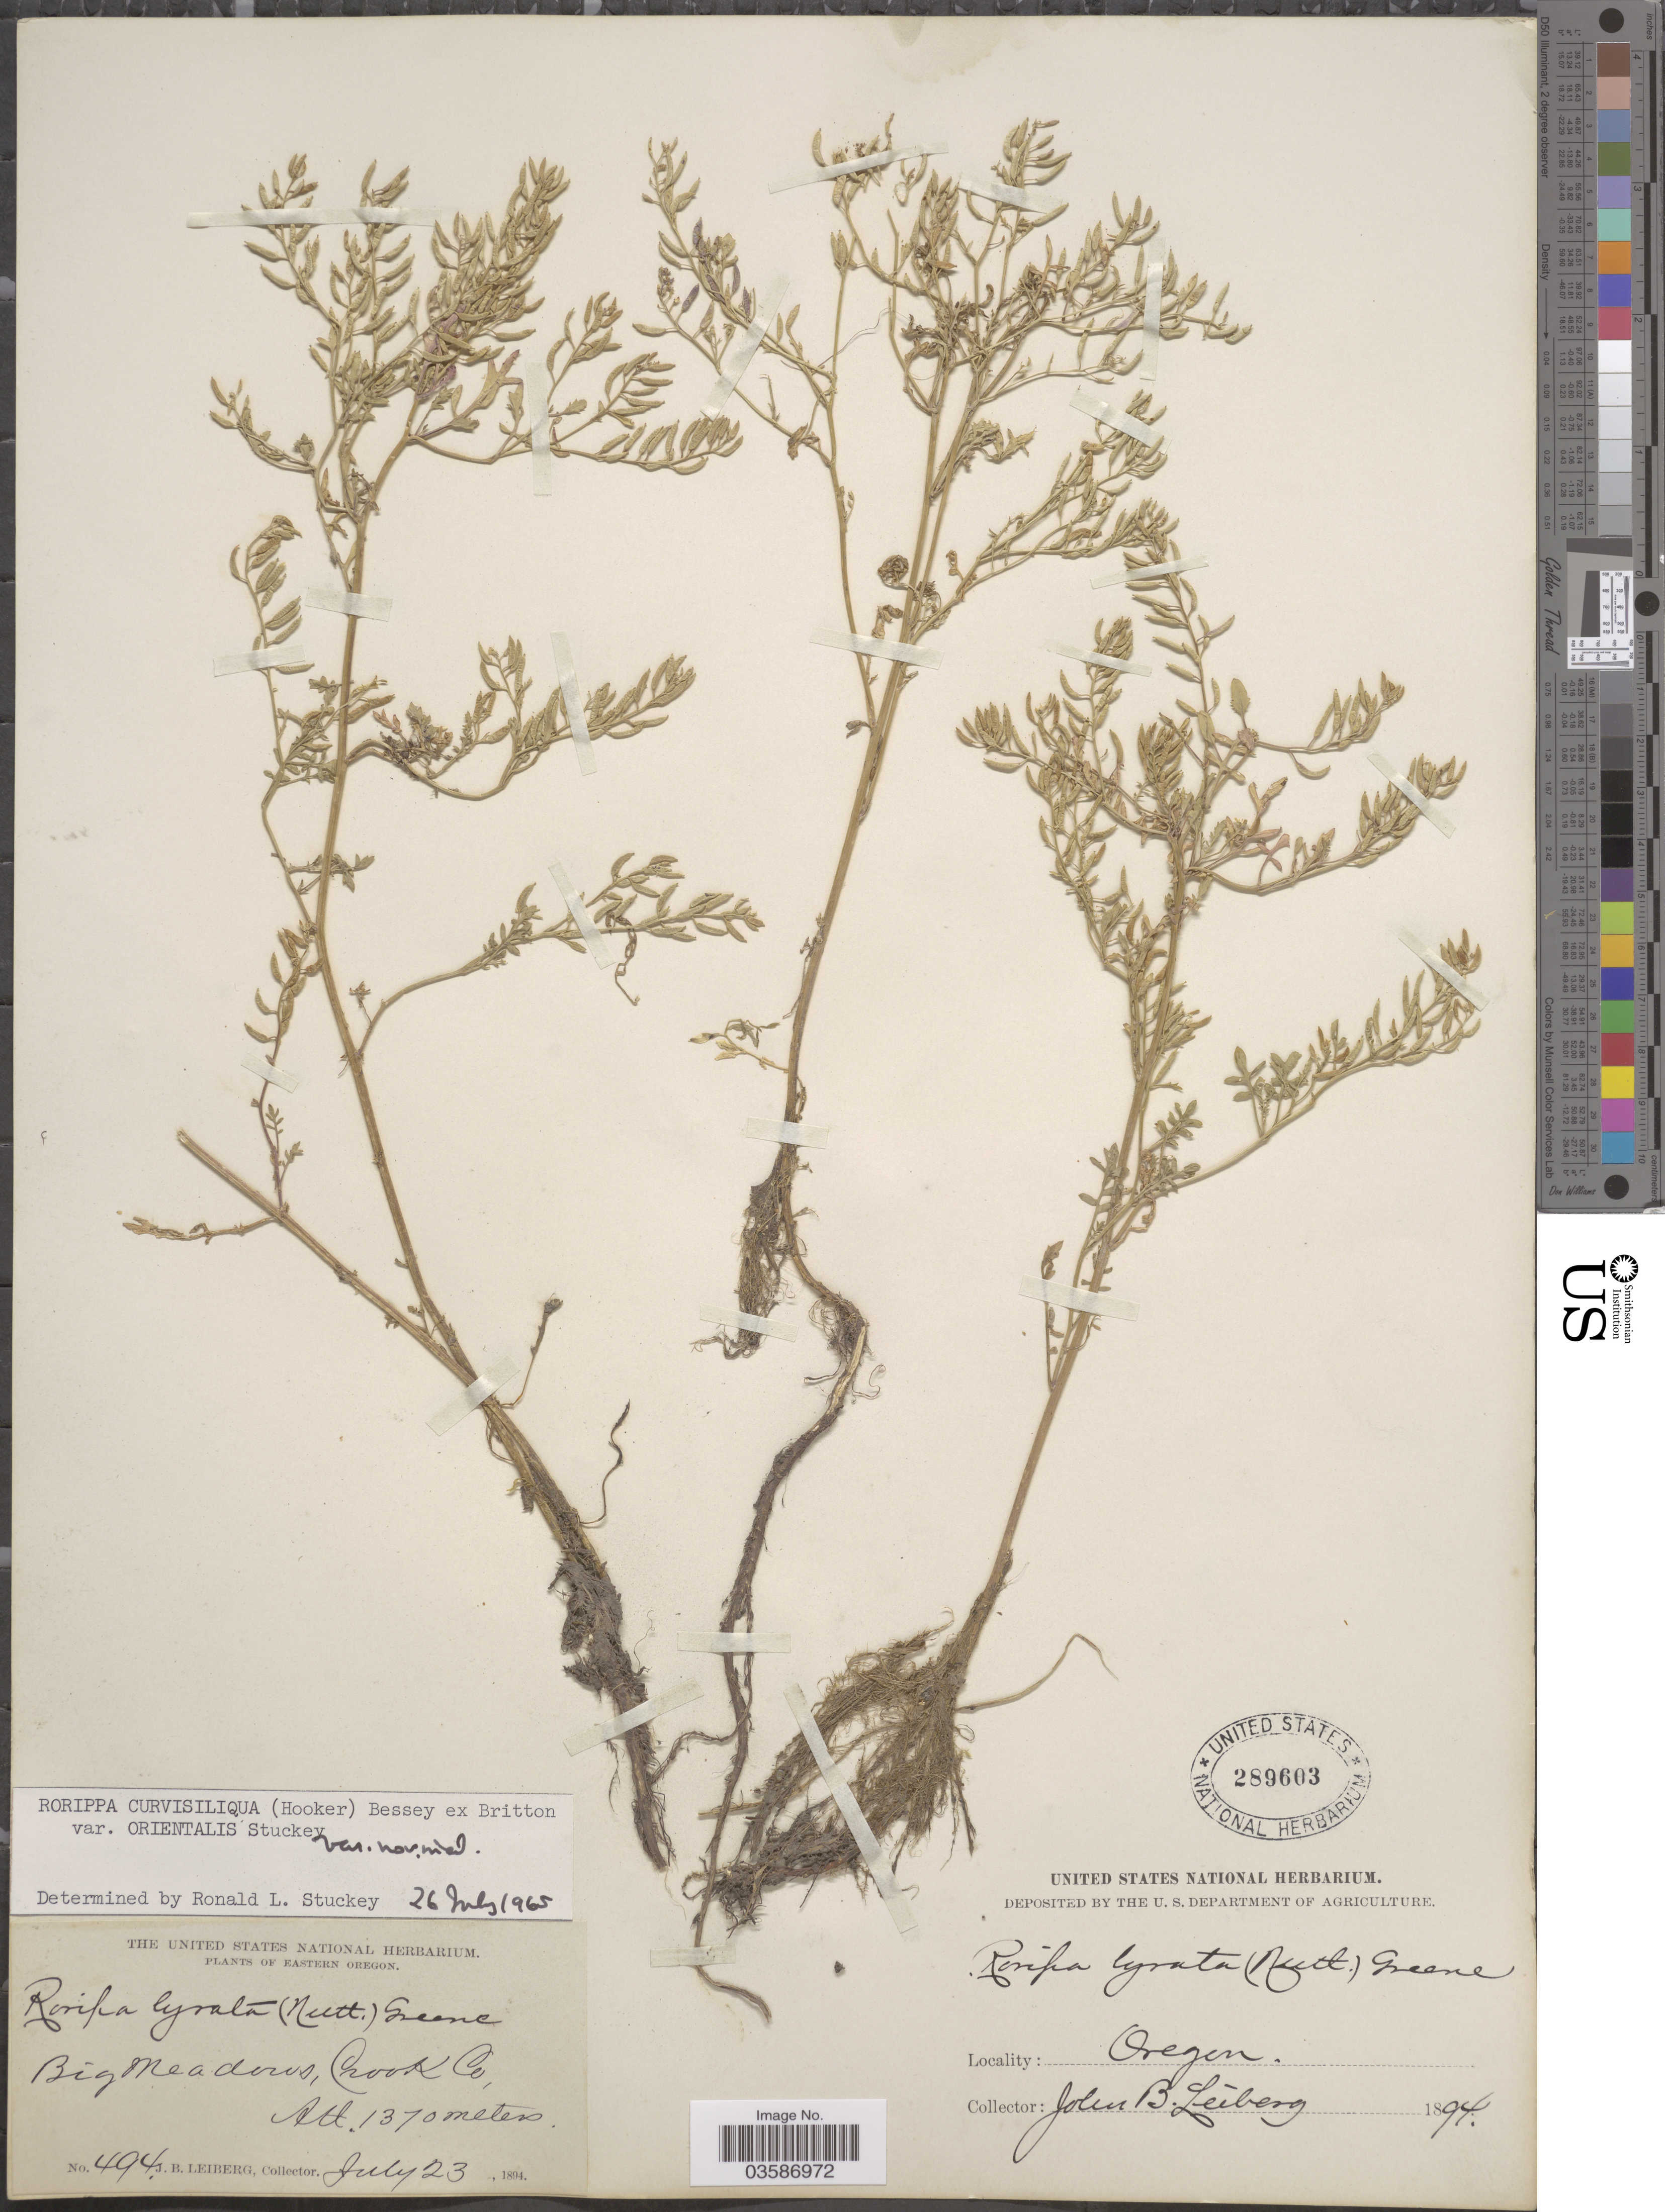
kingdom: Plantae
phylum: Tracheophyta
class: Magnoliopsida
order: Brassicales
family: Brassicaceae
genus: Rorippa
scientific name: Rorippa curvisiliqua var. orientalis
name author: Stuckey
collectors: J. B. Leiberg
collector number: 494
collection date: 1894-07-23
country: United States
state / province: Oregon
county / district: Crook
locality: Eastern Oregon. Big Meadows, Crook Co.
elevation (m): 1370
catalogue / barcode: US 289603